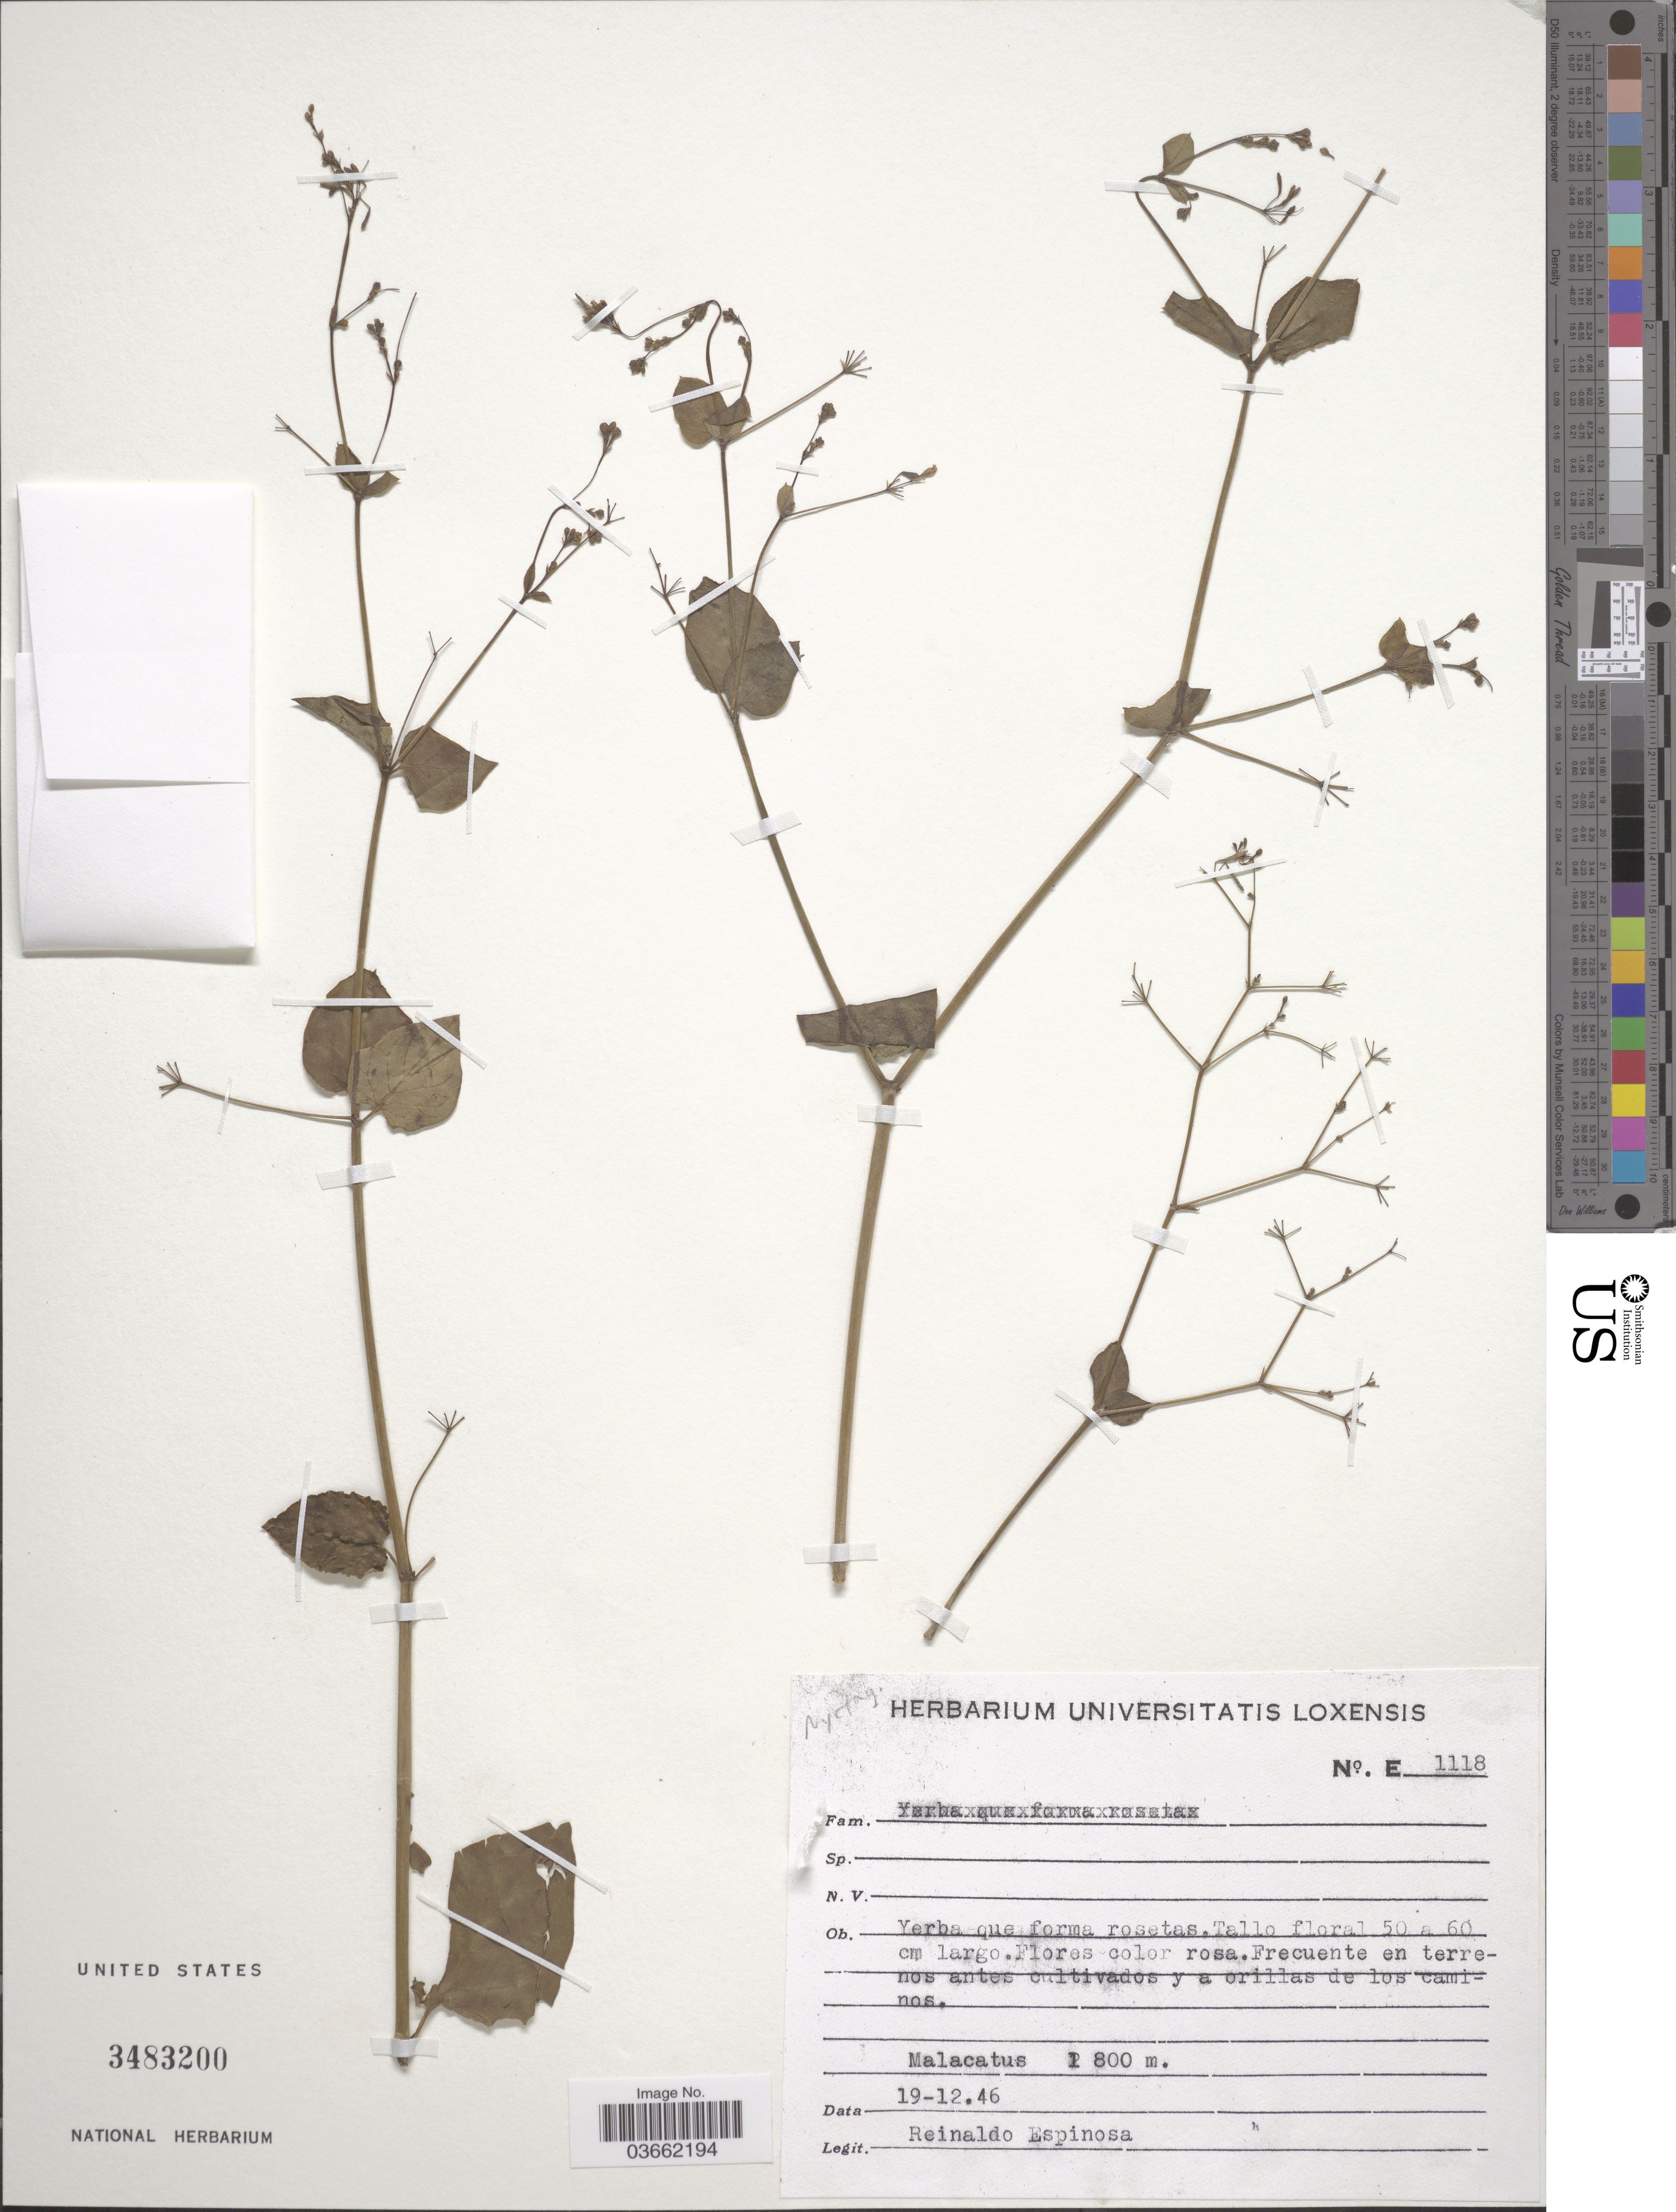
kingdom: Plantae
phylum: Tracheophyta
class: Magnoliopsida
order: Caryophyllales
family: Nyctaginaceae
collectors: R. Espinosa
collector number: E1118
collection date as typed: Transcribed d/m/y: 19/12/46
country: Ecuador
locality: Malacatus.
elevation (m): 1800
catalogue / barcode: US 3483200